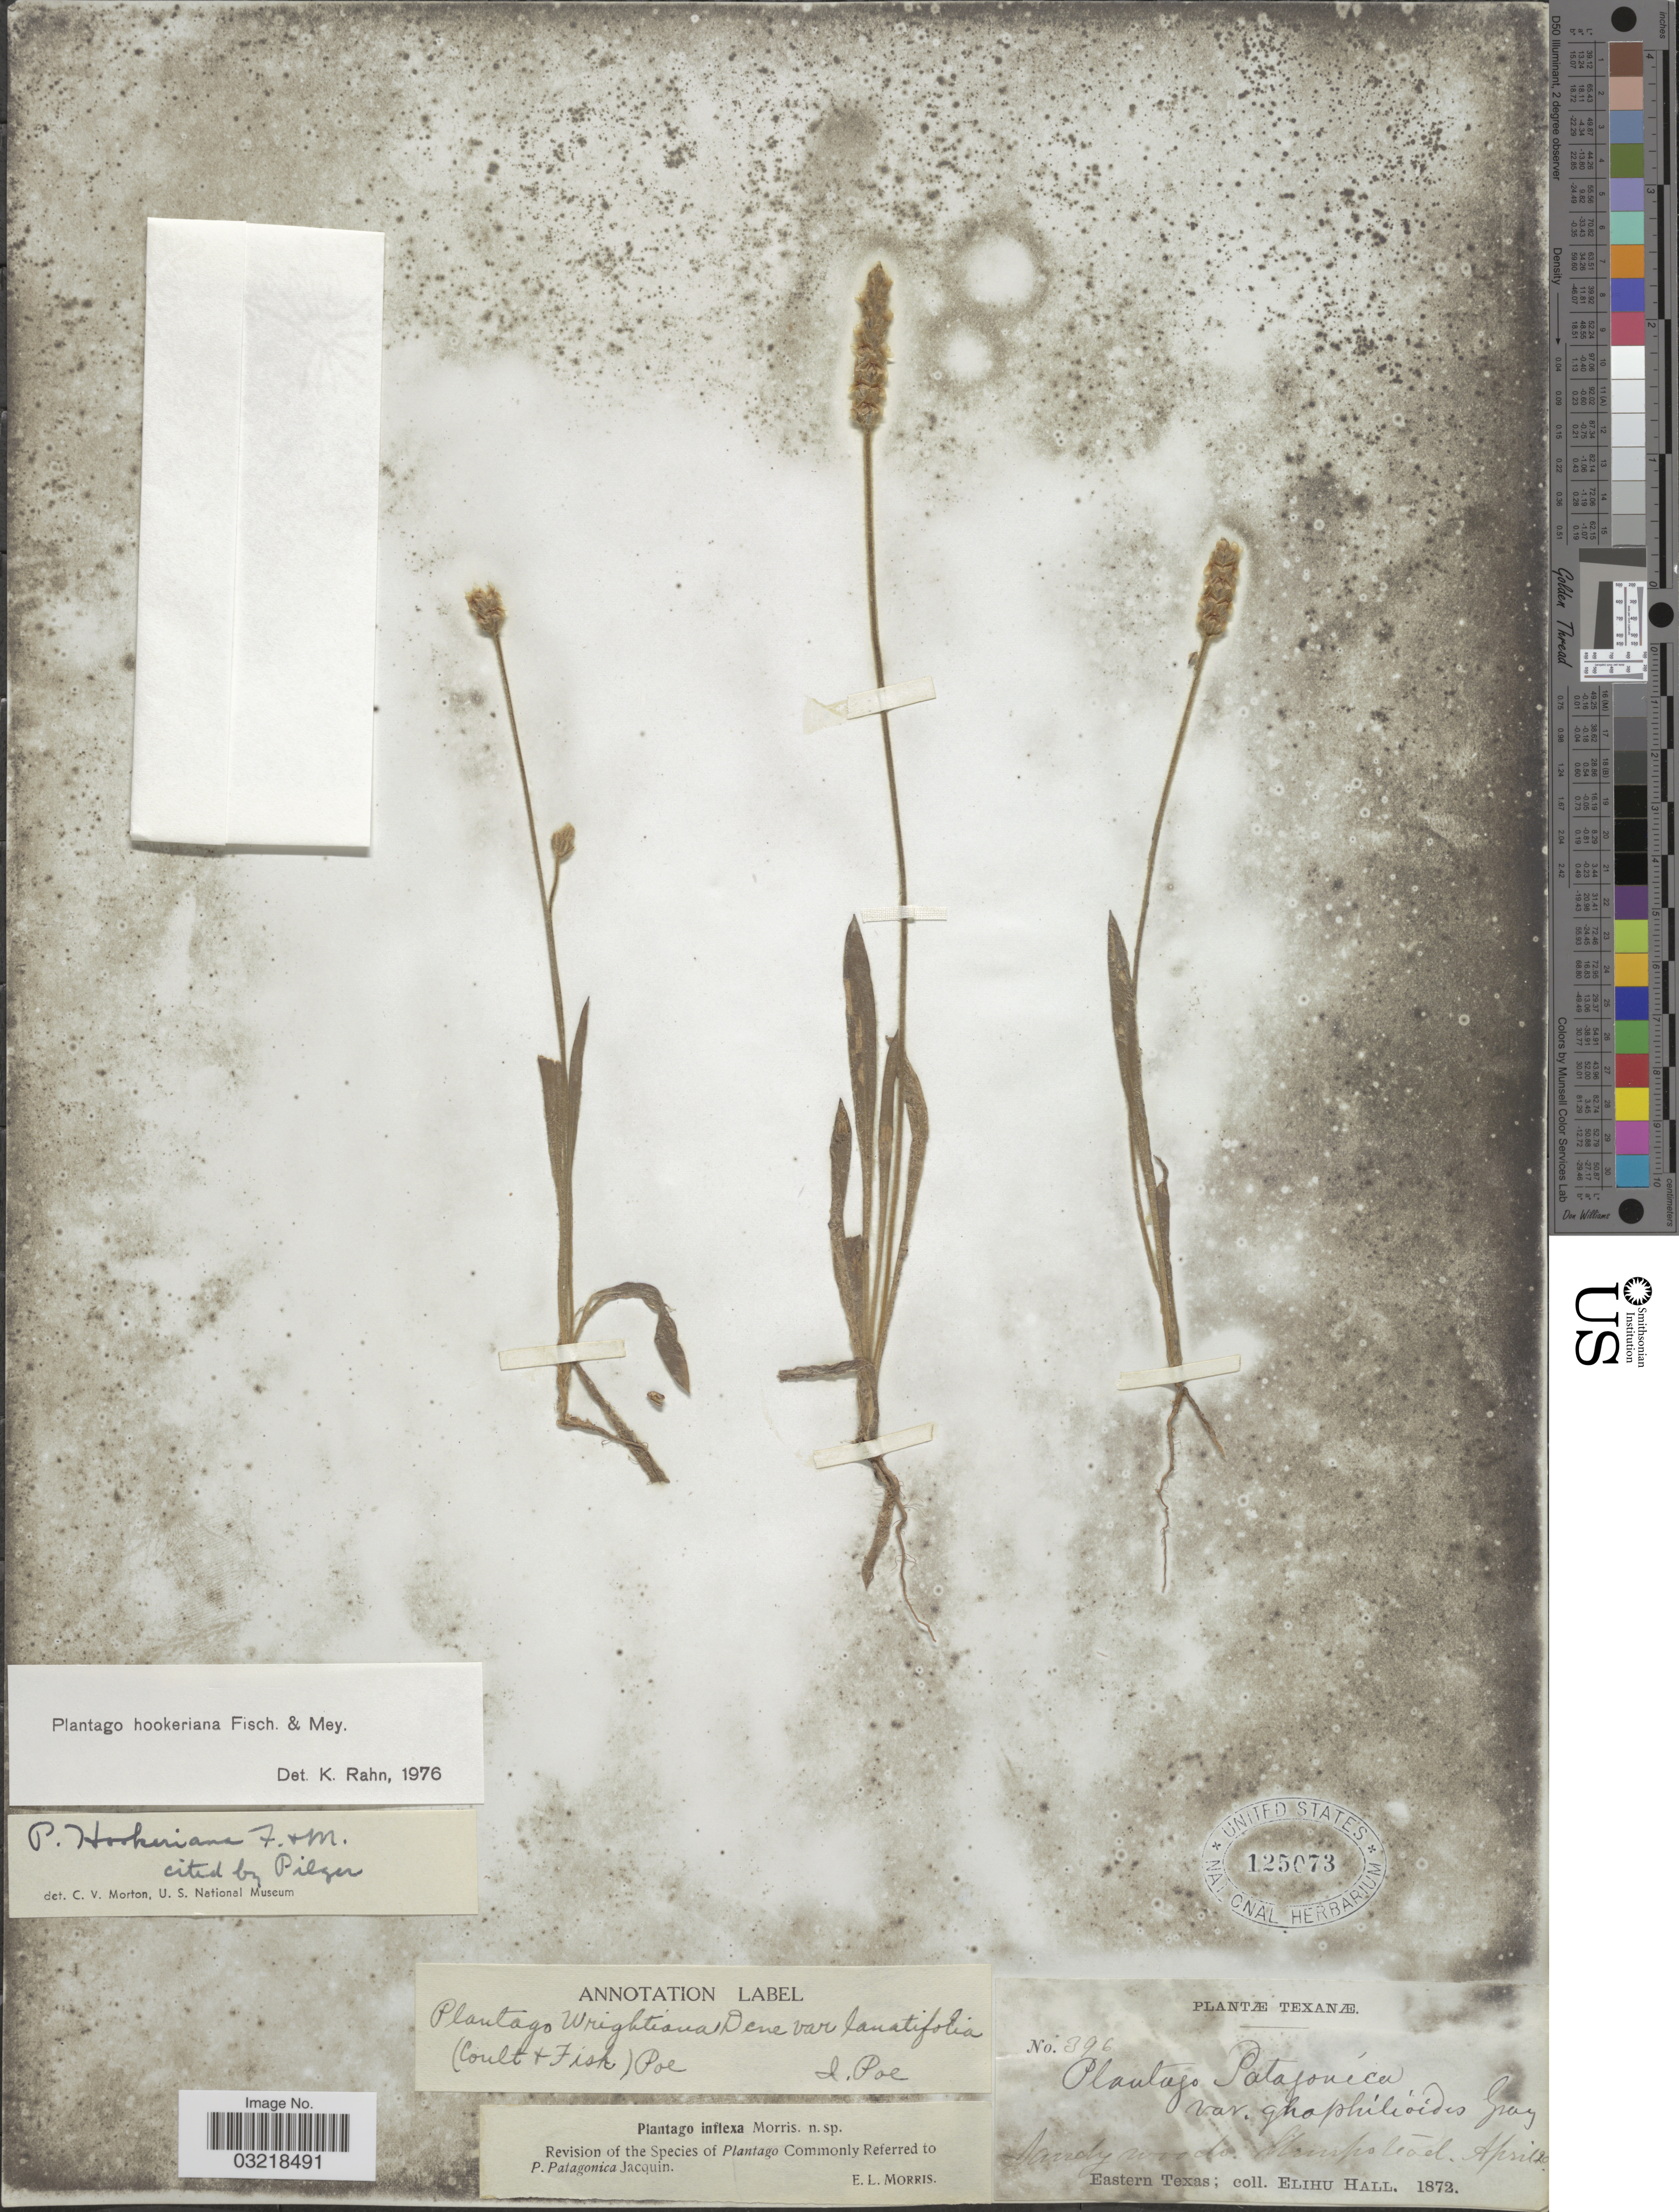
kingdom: Plantae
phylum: Tracheophyta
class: Magnoliopsida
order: Lamiales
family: Plantaginaceae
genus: Plantago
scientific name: Plantago hookeriana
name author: Fisch. & C.A. Mey.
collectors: E. Hall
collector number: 396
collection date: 1872-04-20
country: United States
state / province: Texas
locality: Hempstead. Eastern Texas.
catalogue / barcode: US 125073